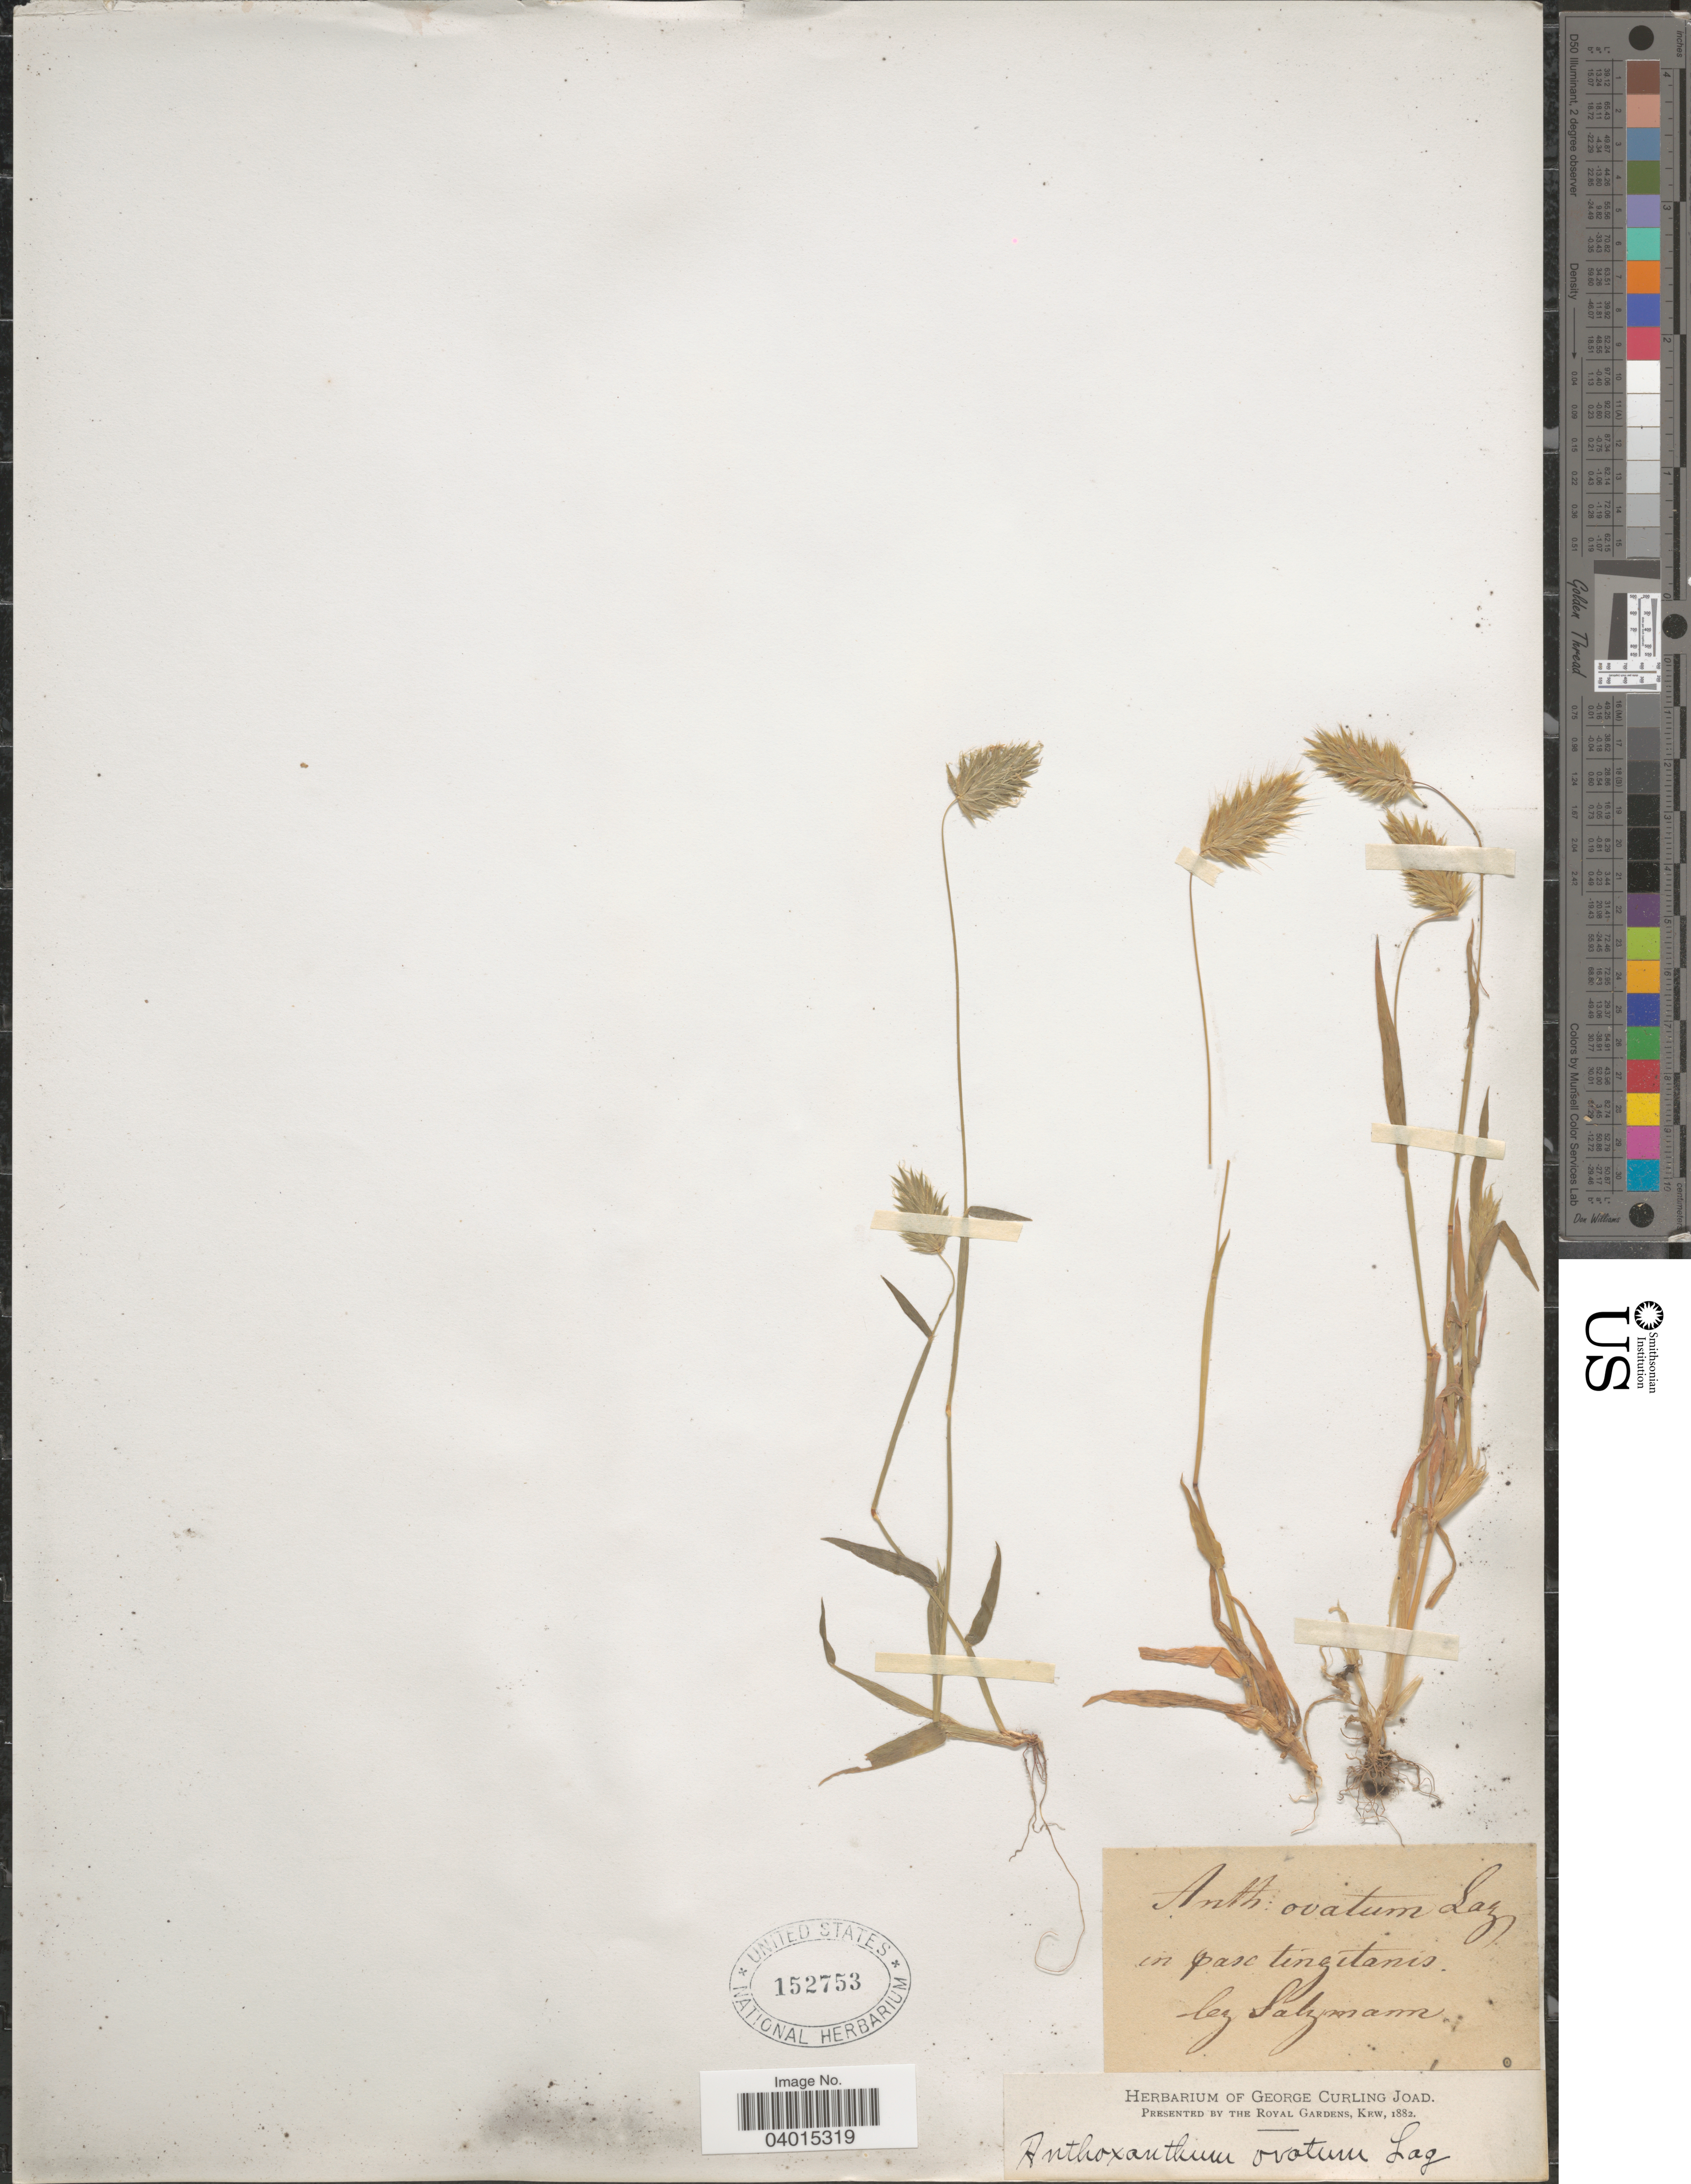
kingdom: Plantae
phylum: Tracheophyta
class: Liliopsida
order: Poales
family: Poaceae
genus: Anthoxanthum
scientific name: Anthoxanthum ovatum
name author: Lag.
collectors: -- Salzmann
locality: In paso tingitanis.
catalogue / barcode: US 152753